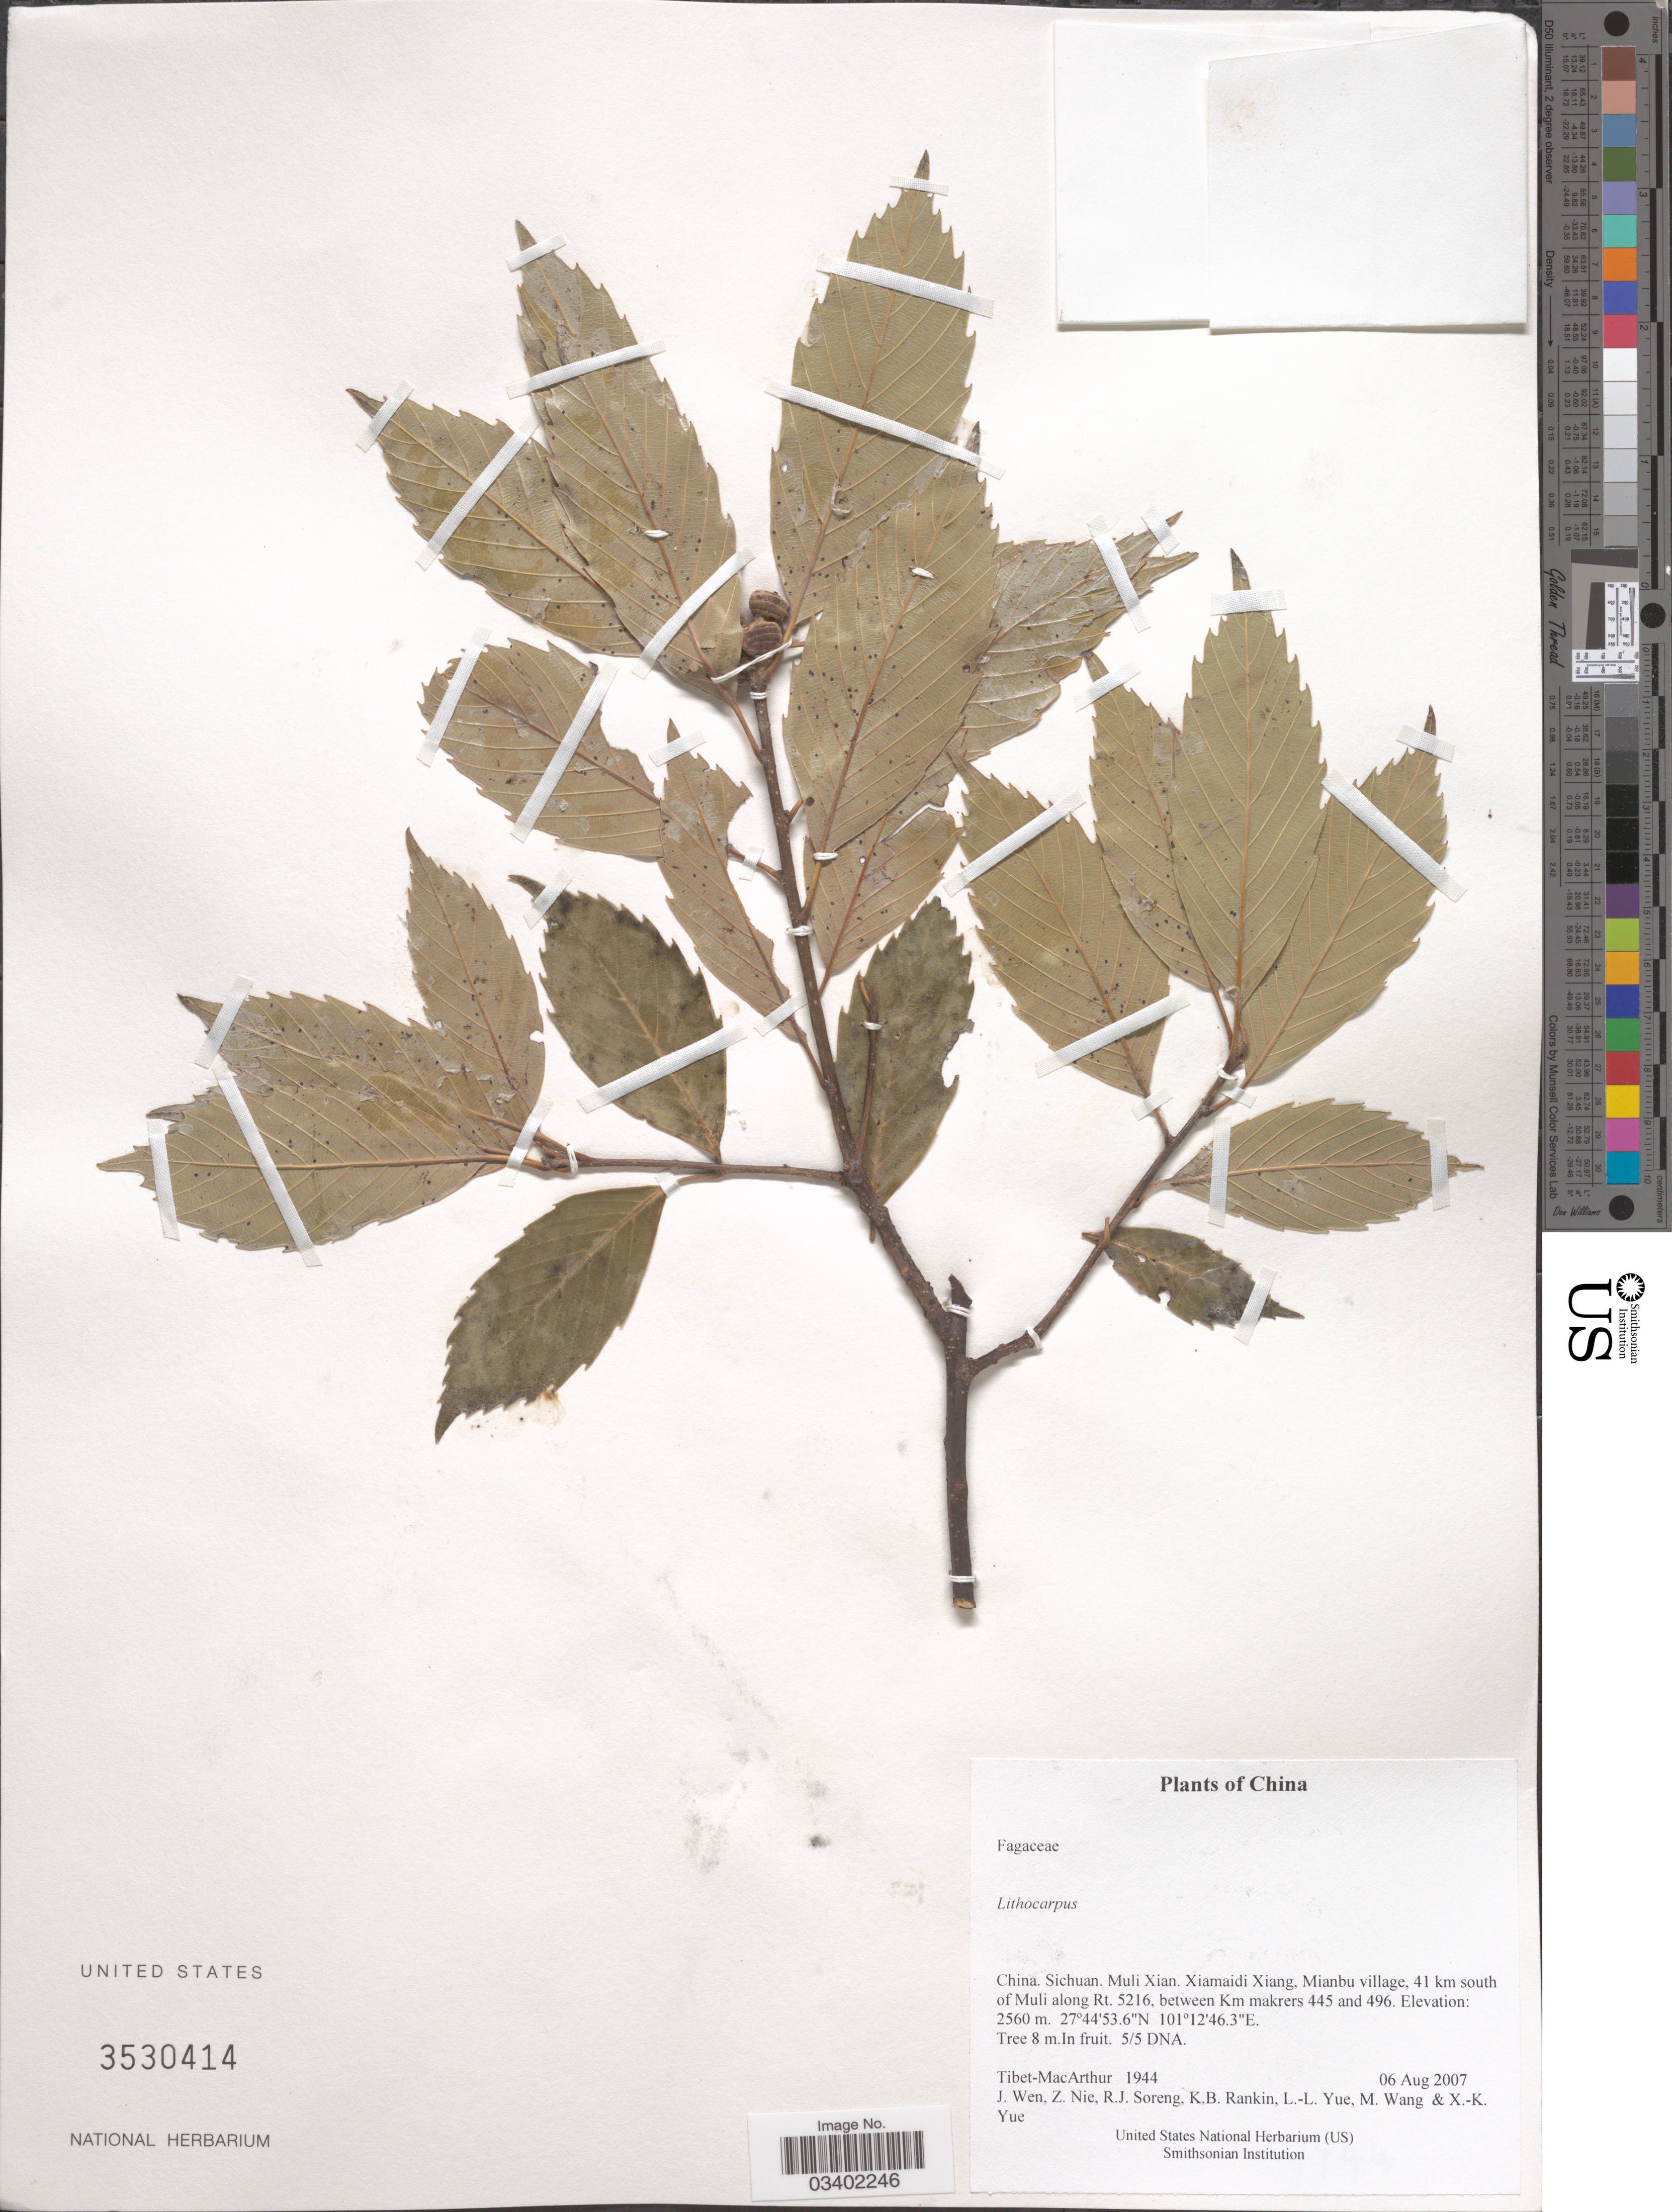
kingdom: Plantae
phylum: Tracheophyta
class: Magnoliopsida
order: Fagales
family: Fagaceae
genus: Lithocarpus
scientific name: Lithocarpus sp.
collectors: Tibet-MacArthur, J. Wen, Z. Nie, R. J. Soreng & et al.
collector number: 1944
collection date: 2007-08-06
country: China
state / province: Sichuan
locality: Muli Xian. Xiamaidi Xiang, Mianbu village, 41 km south of Muli along Rt. 5216, between Km makrers 445 and 496.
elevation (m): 2560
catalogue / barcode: US 3530414